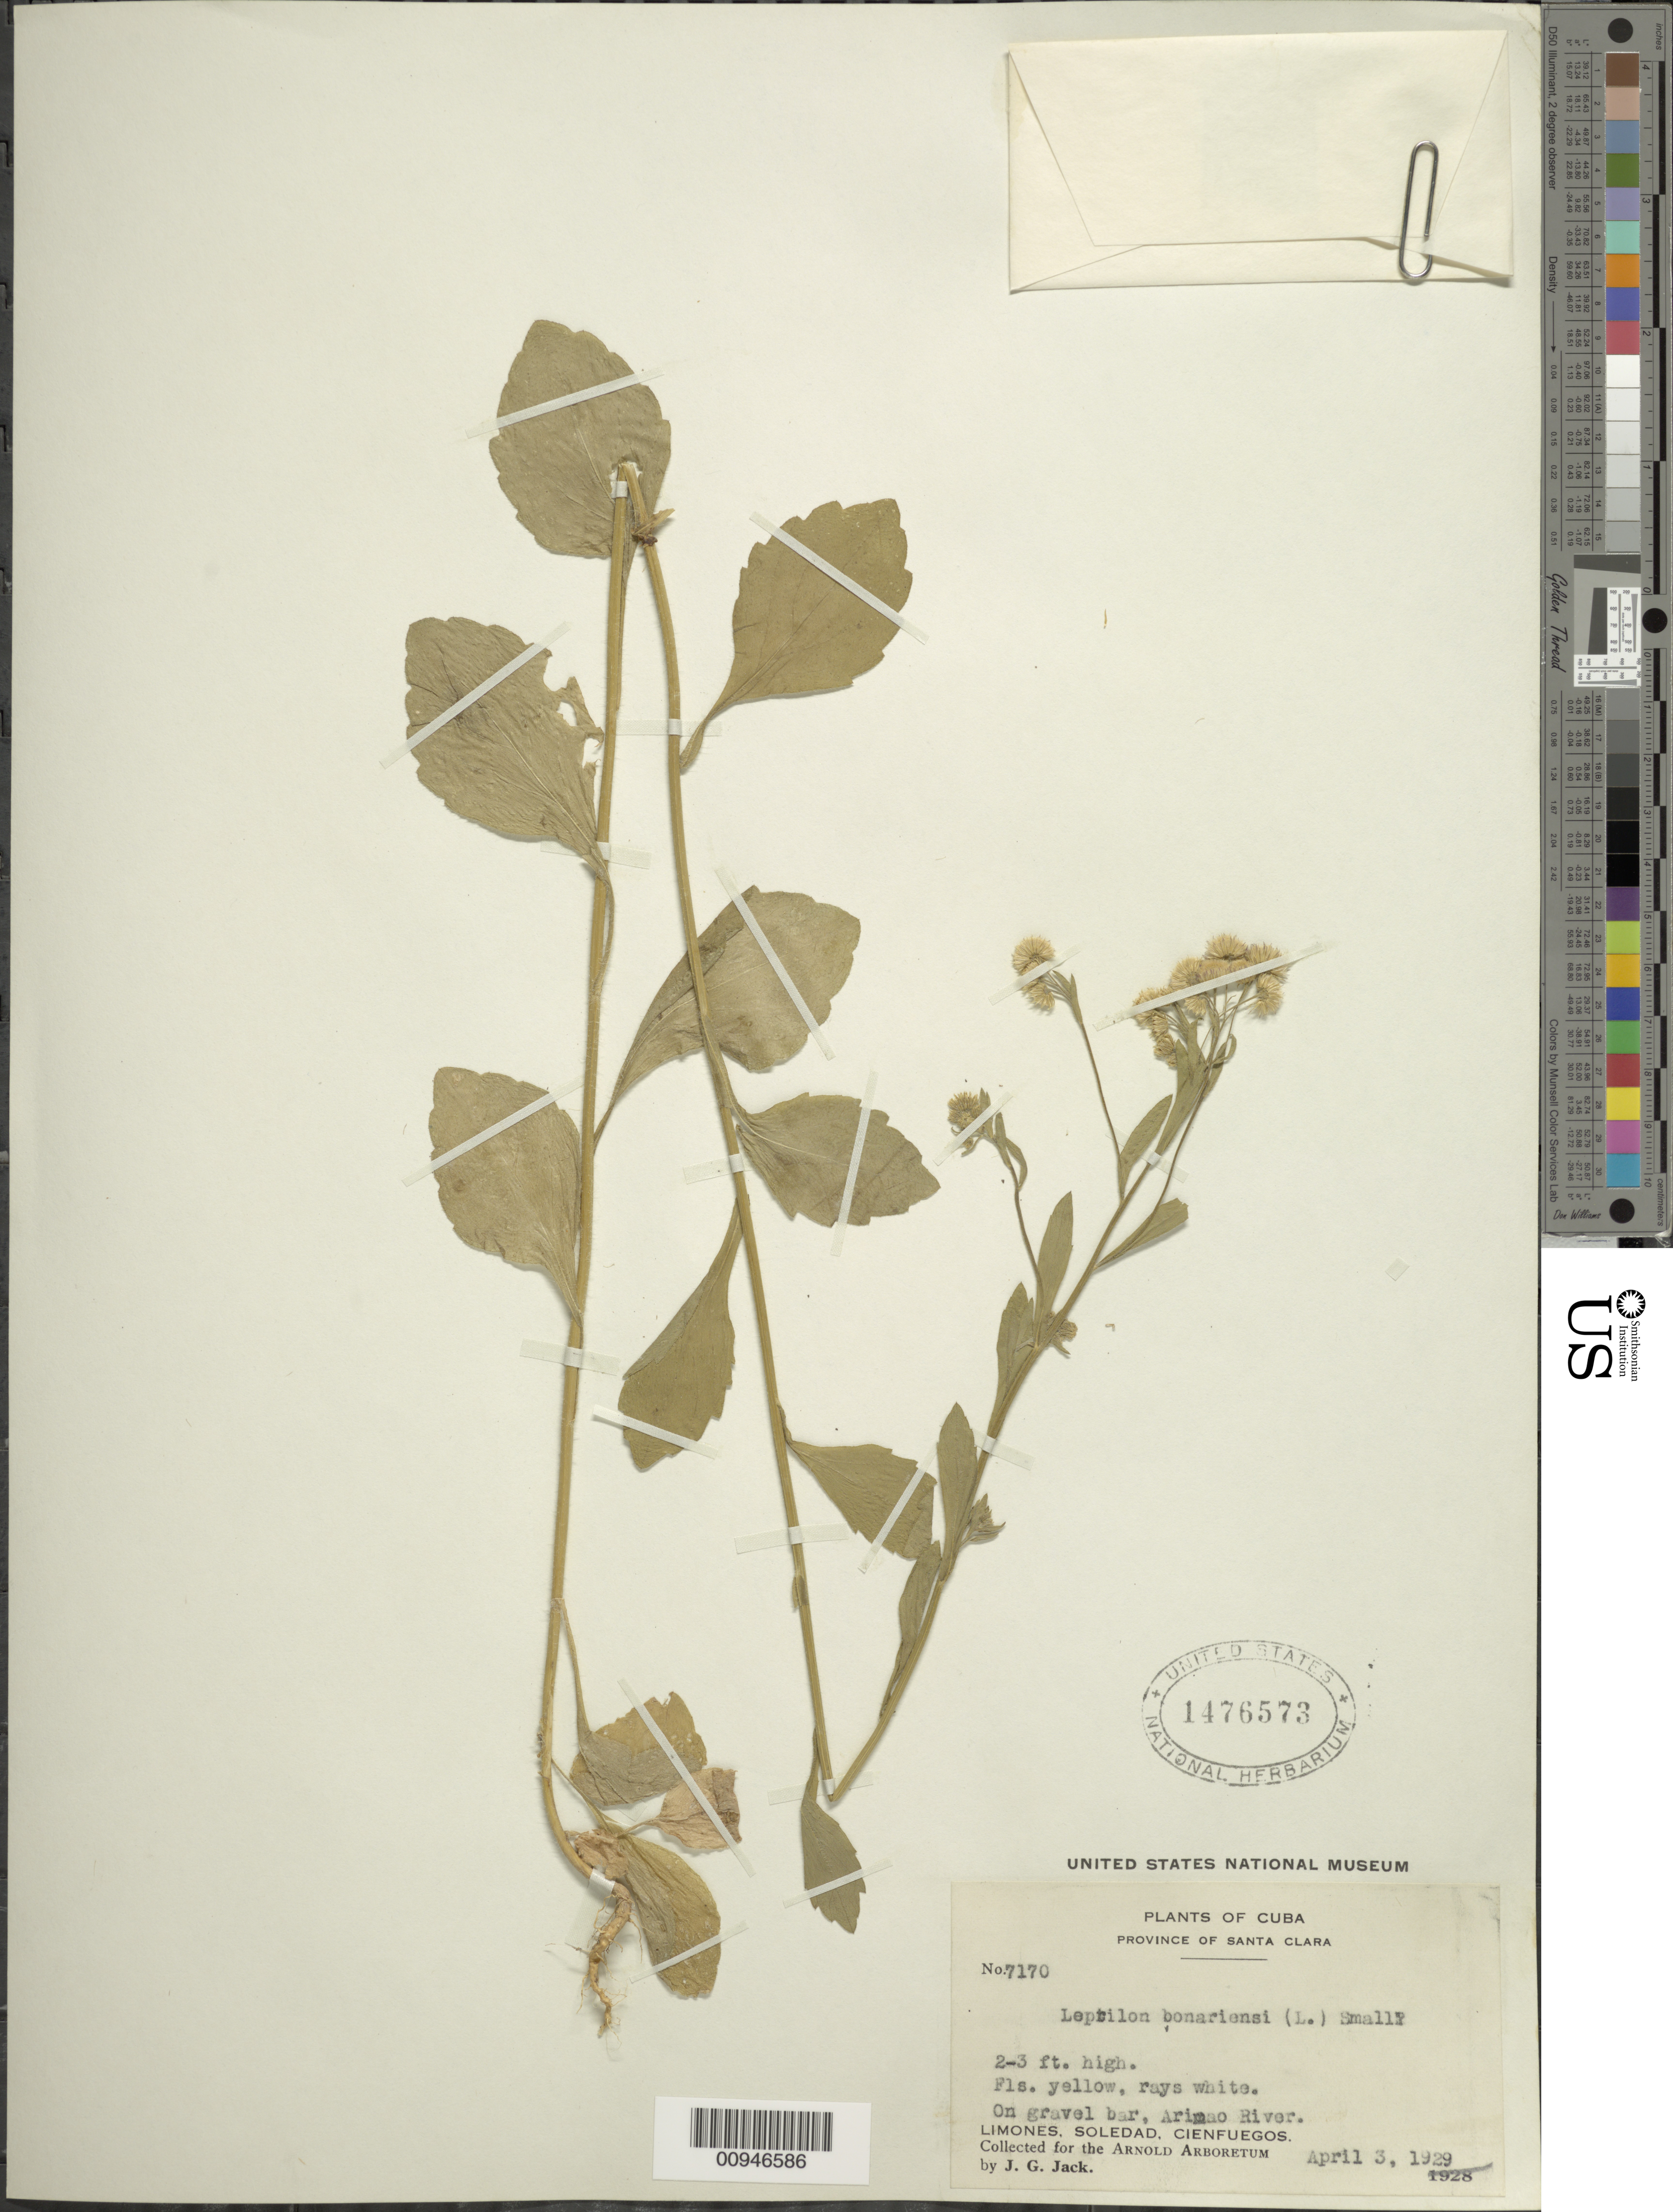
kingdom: Plantae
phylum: Tracheophyta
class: Magnoliopsida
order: Asterales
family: Asteraceae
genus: Conyza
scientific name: Conyza laevigata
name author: (Rich.) Pruski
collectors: J. G. Jack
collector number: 7170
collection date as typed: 03 Apr 1929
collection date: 1929-04-03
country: Cuba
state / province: Las Villas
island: Cuba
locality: Arimao River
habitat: On gravel bar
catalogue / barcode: US 1476573